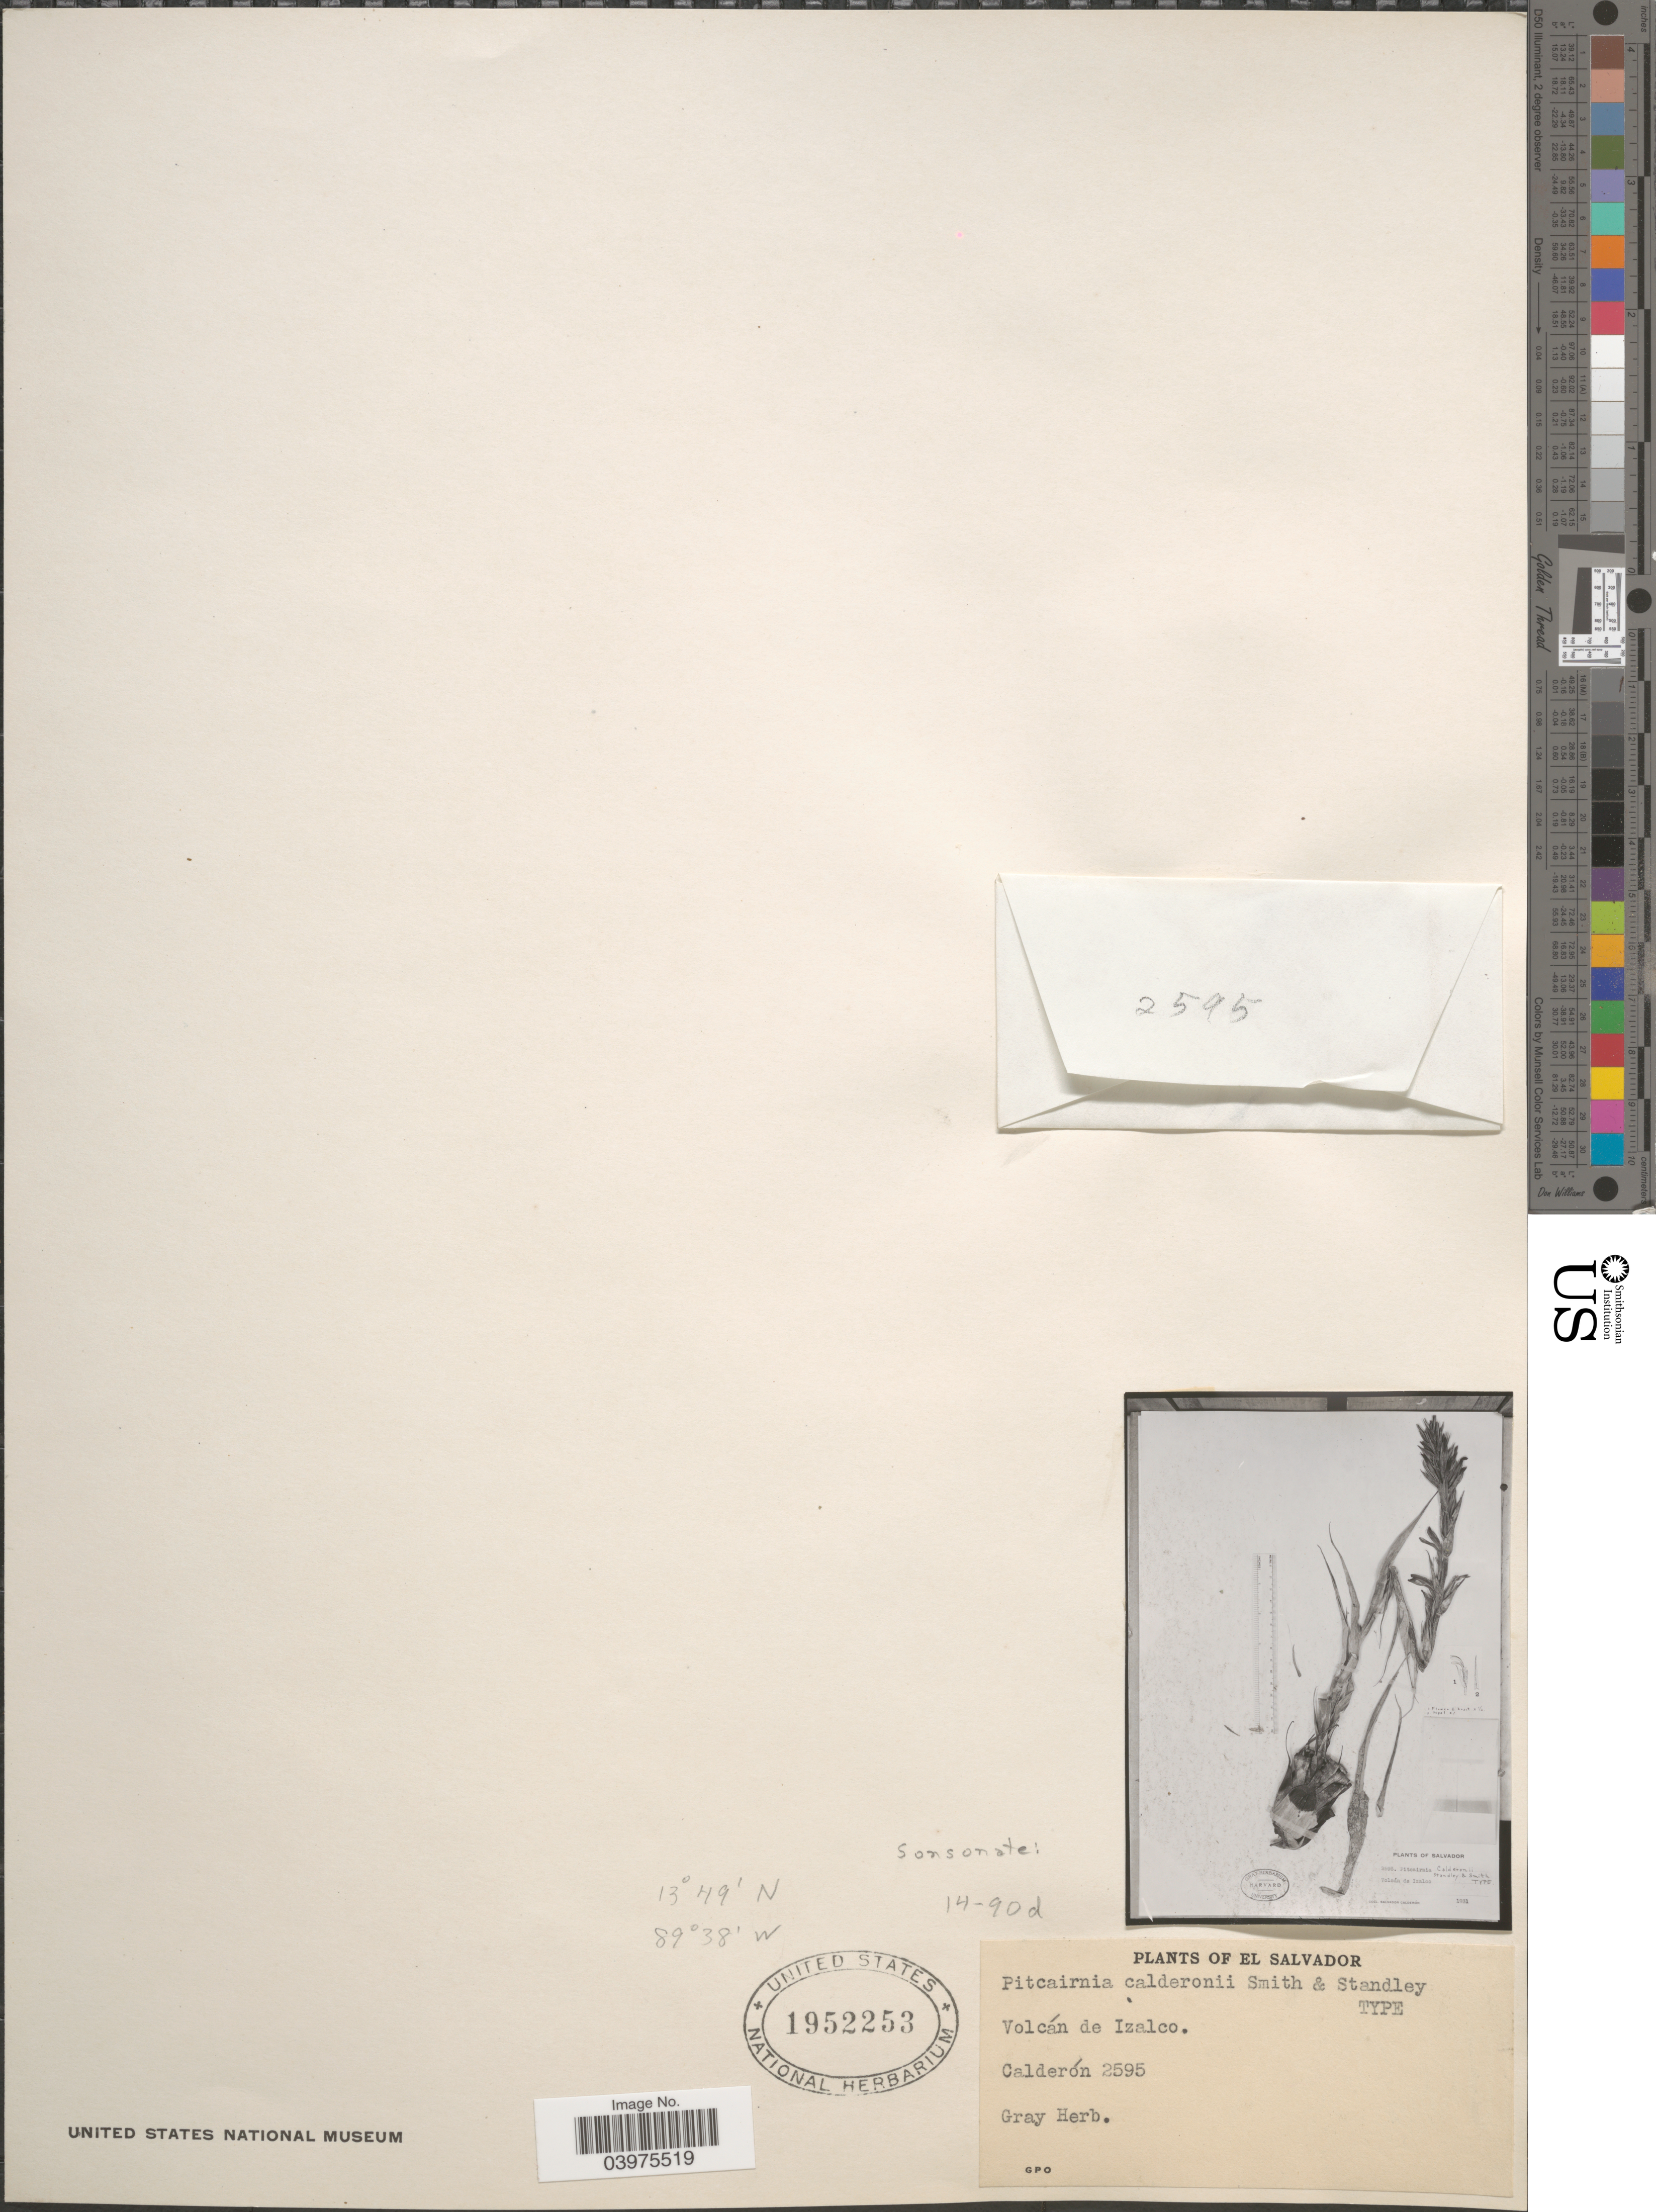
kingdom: Plantae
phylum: Tracheophyta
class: Liliopsida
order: Poales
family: Bromeliaceae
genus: Pitcairnia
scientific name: Pitcairnia calderonii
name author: Standl. & L.B. Sm.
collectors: S. Calderón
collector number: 2595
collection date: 1931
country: El Salvador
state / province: Sonsonate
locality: Volcán de Izalco.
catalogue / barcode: US 1952253